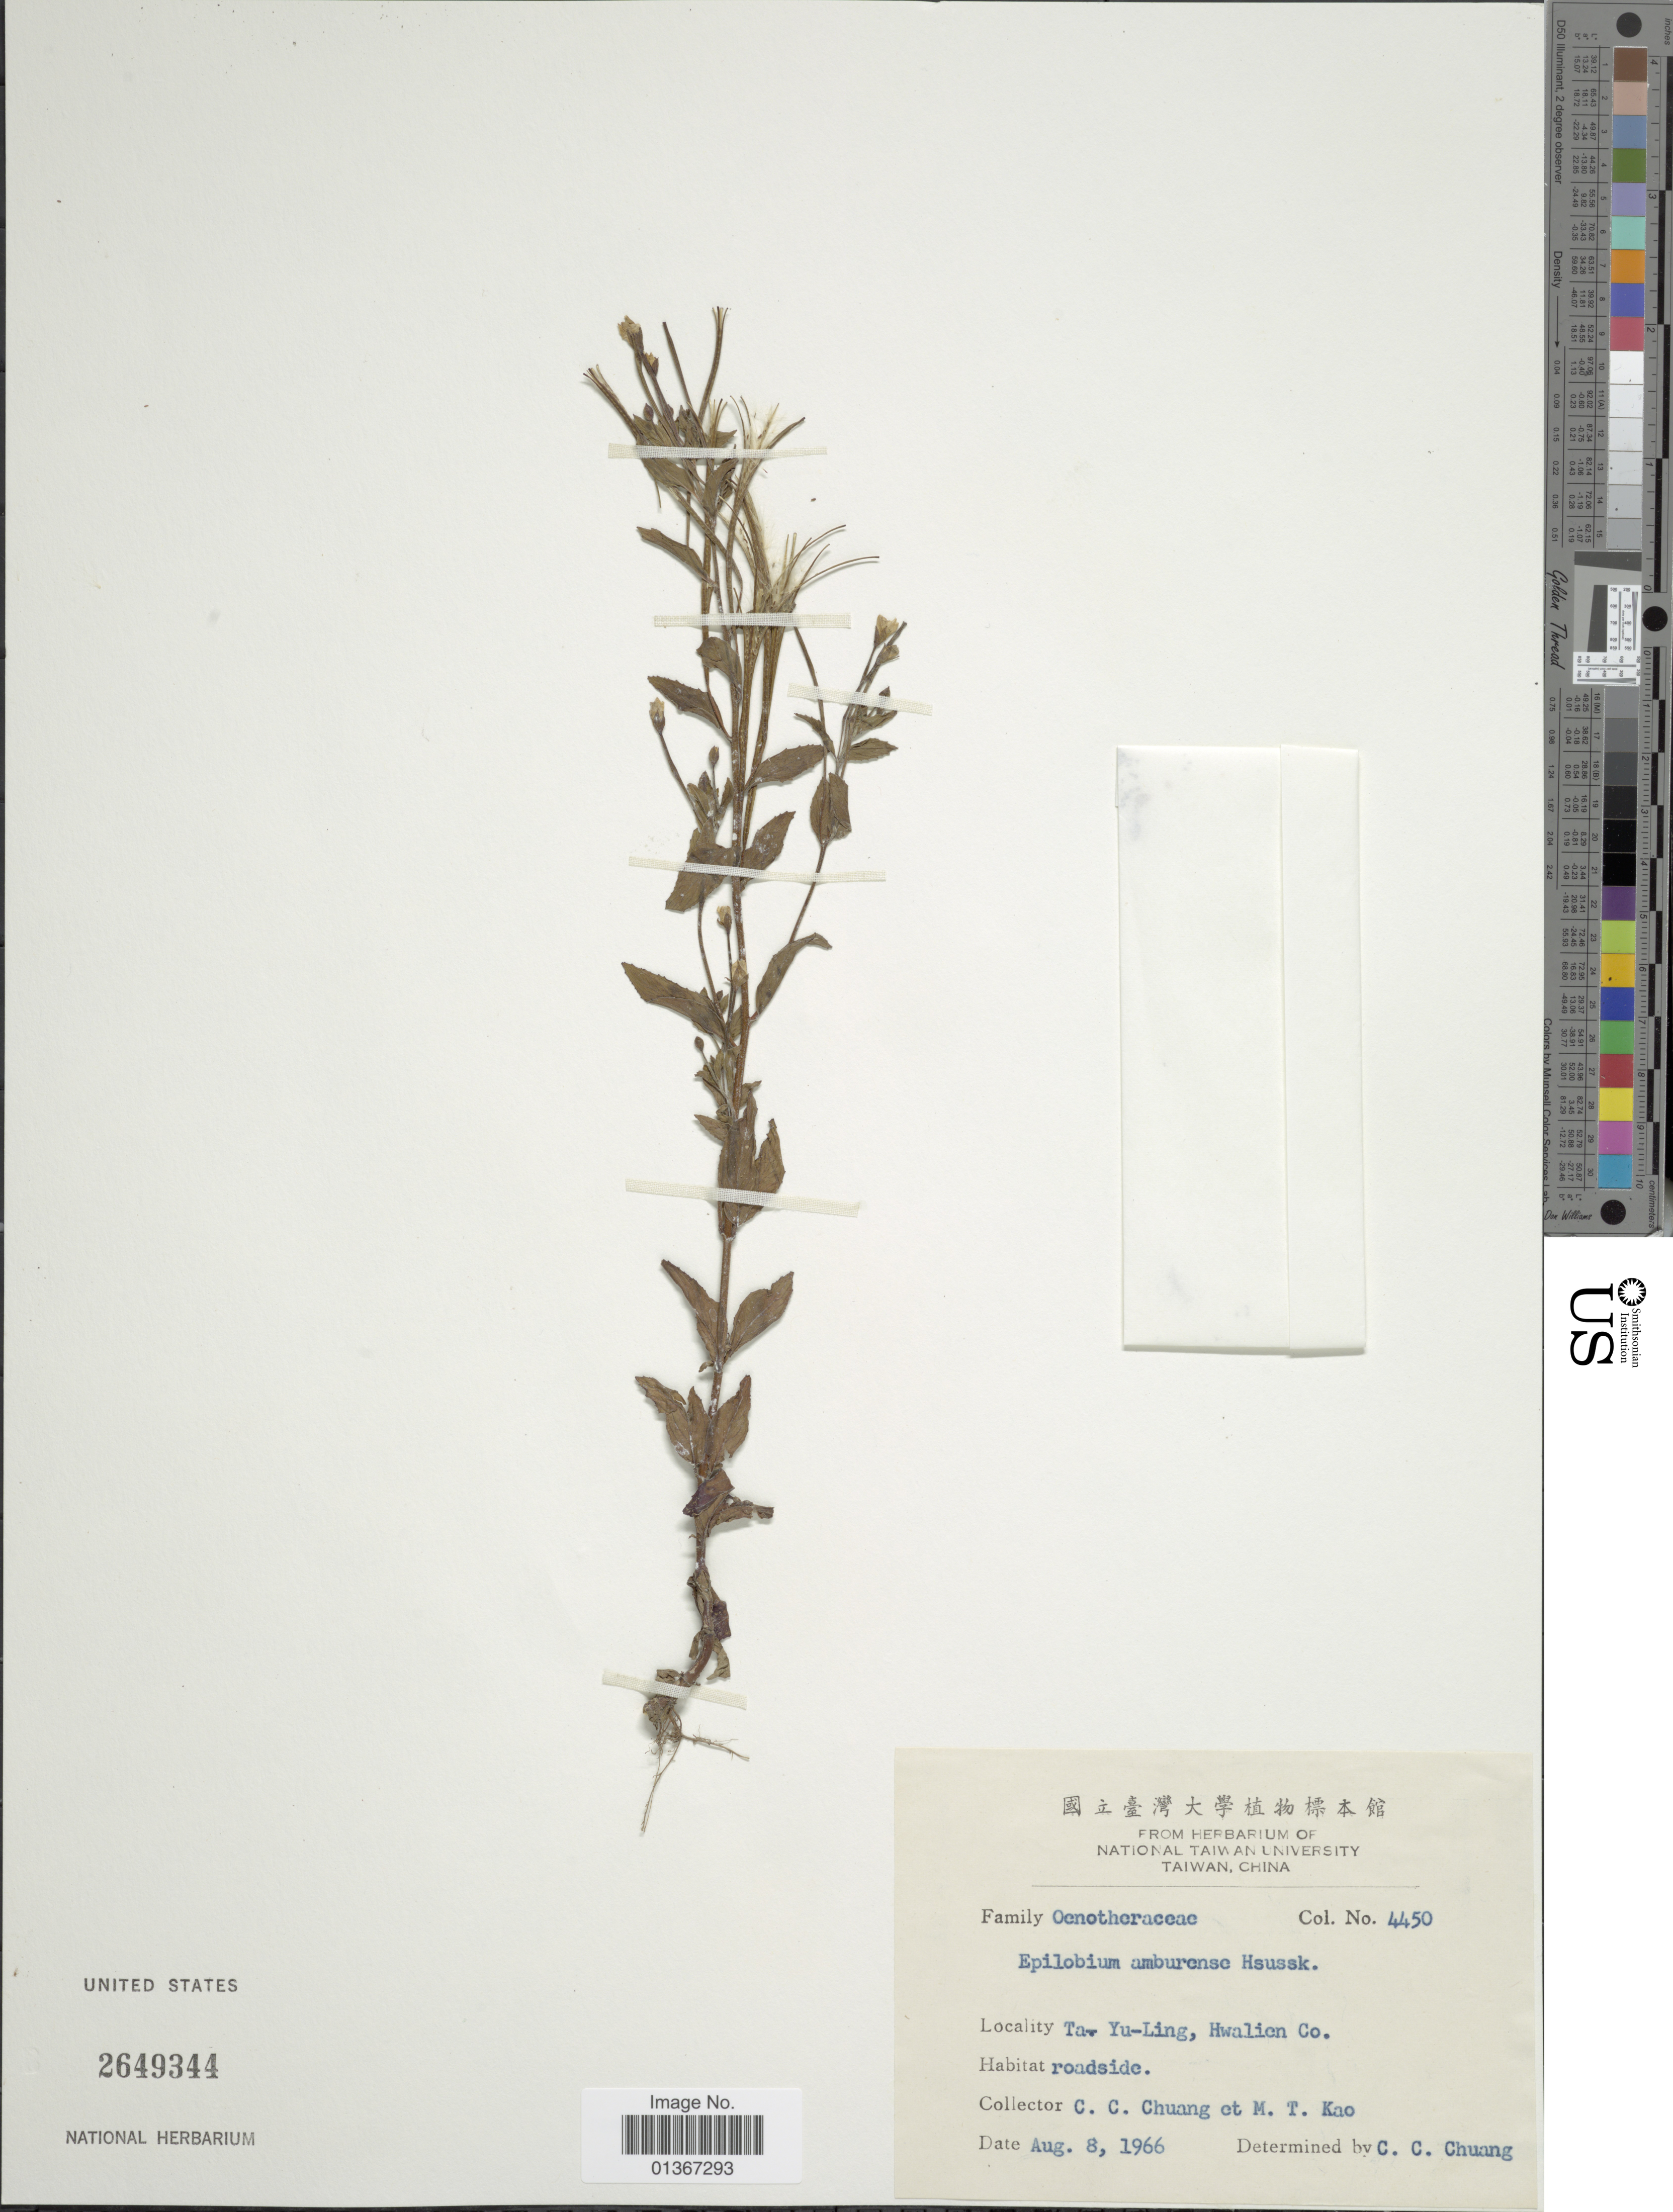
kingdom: Plantae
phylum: Tracheophyta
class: Magnoliopsida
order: Myrtales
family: Onagraceae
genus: Epilobium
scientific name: Epilobium amurense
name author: Hausskn.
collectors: C. C. Chuang & M. T. Kao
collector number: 4450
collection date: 1966-08-08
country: Taiwan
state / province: Hualien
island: Taiwan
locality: Ta-Yu-Ling, Hwalien Co.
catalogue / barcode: US 2649344